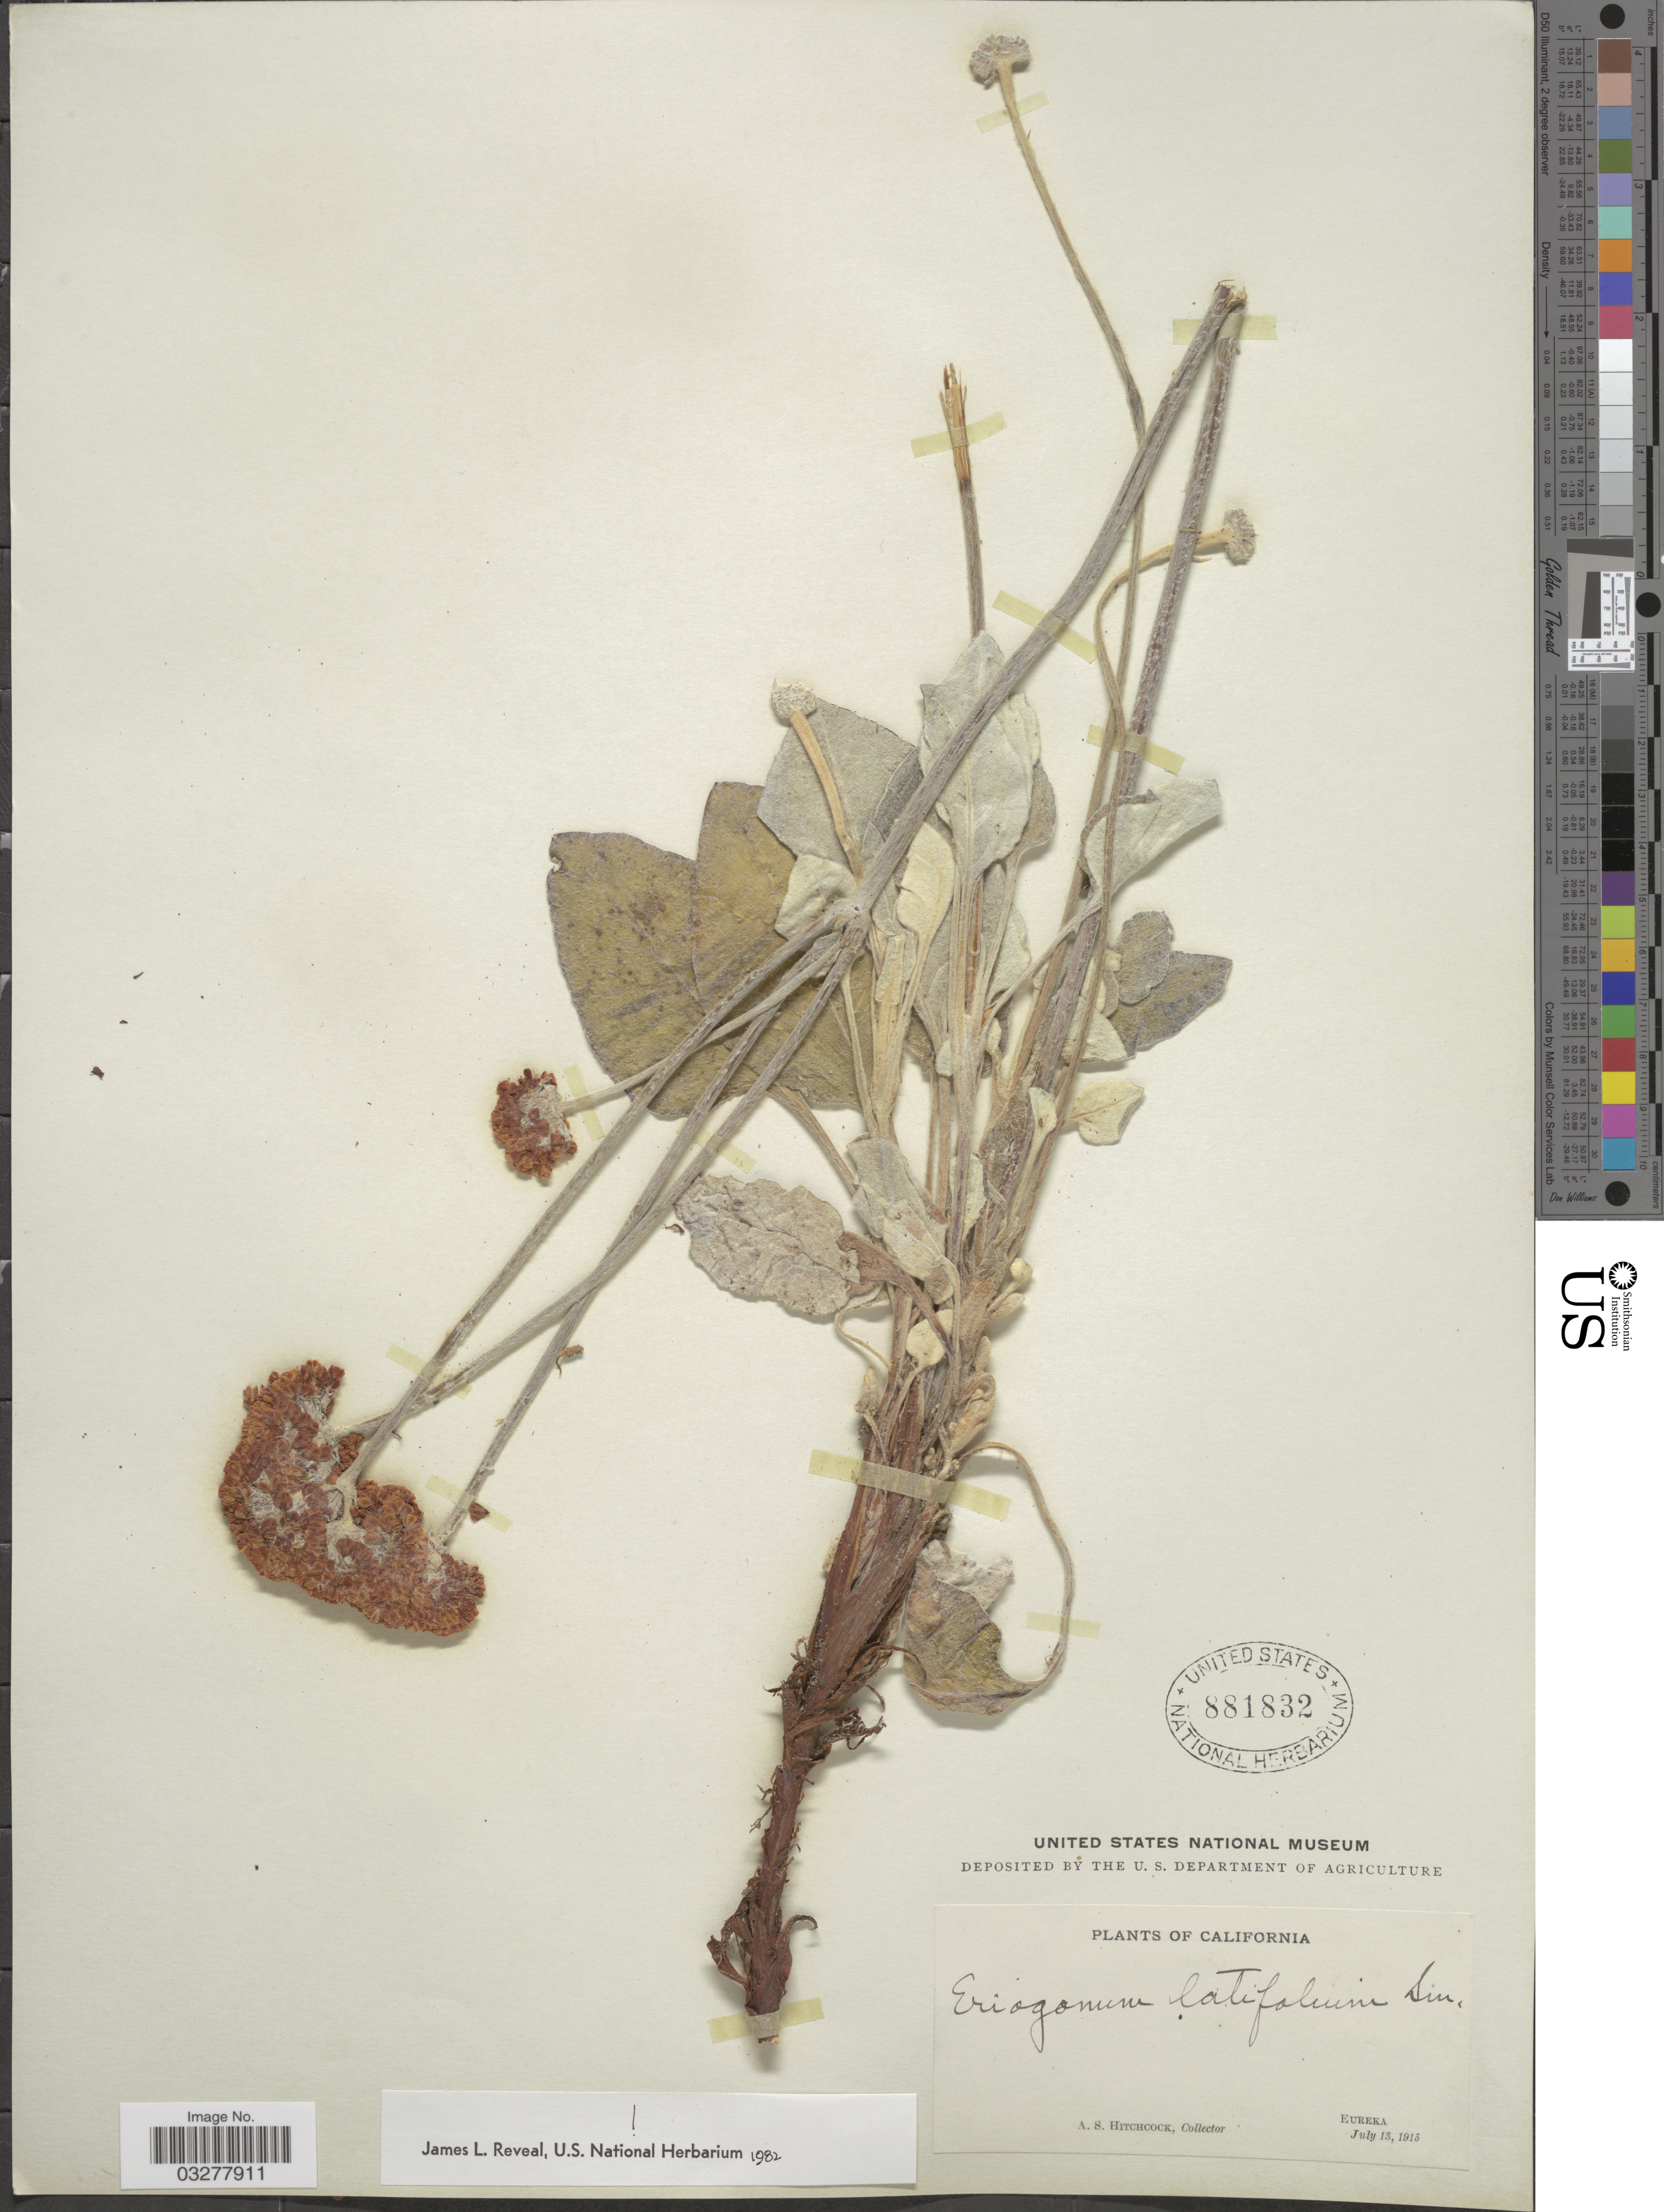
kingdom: Plantae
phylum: Tracheophyta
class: Magnoliopsida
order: Caryophyllales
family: Polygonaceae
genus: Eriogonum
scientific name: Eriogonum latifolium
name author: Sm.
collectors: A. S. Hitchcock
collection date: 1915-07-13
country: United States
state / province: California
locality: Eureka.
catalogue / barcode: US 881832